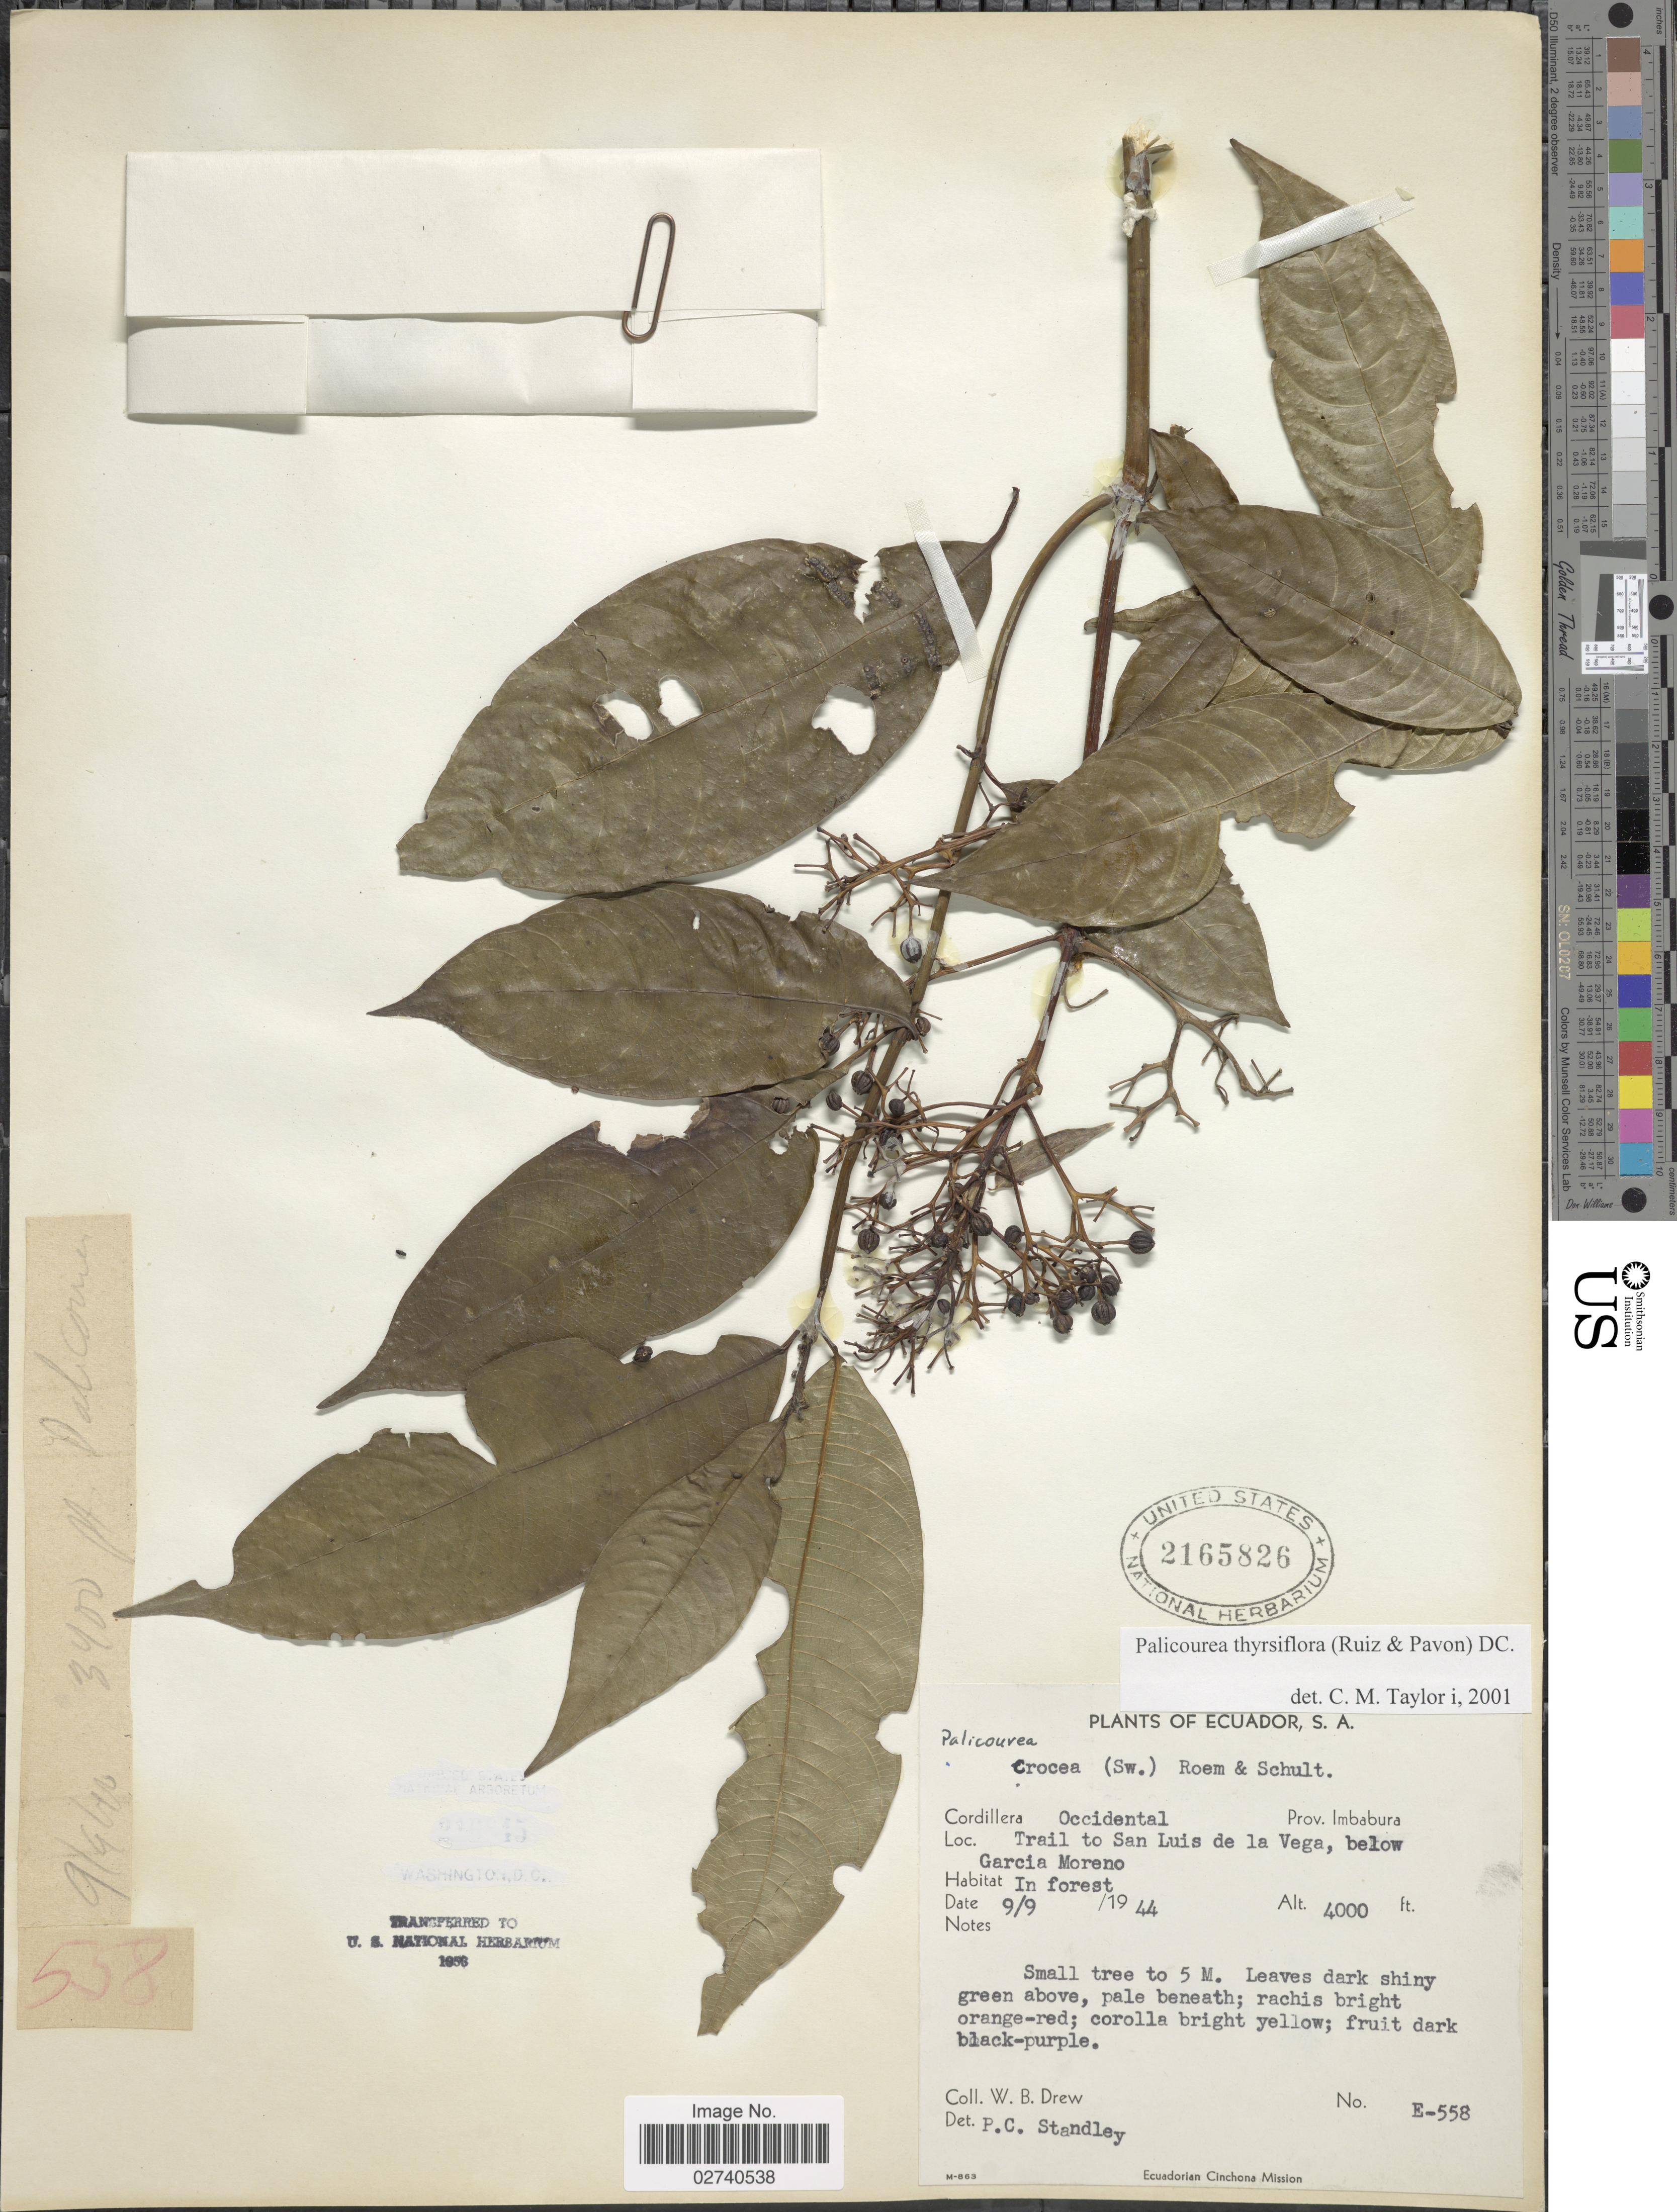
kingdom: Plantae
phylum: Tracheophyta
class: Magnoliopsida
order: Gentianales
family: Rubiaceae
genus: Palicourea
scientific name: Palicourea thyrsiflora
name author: (Ruiz & Pav.) DC.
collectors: W. B. Drew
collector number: E-558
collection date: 1944-09-09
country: Ecuador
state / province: Imbabura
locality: Cordillera Occidental. Trail to San Luis de la Vega, below Garcia Moreno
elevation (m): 1219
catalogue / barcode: US 2165826